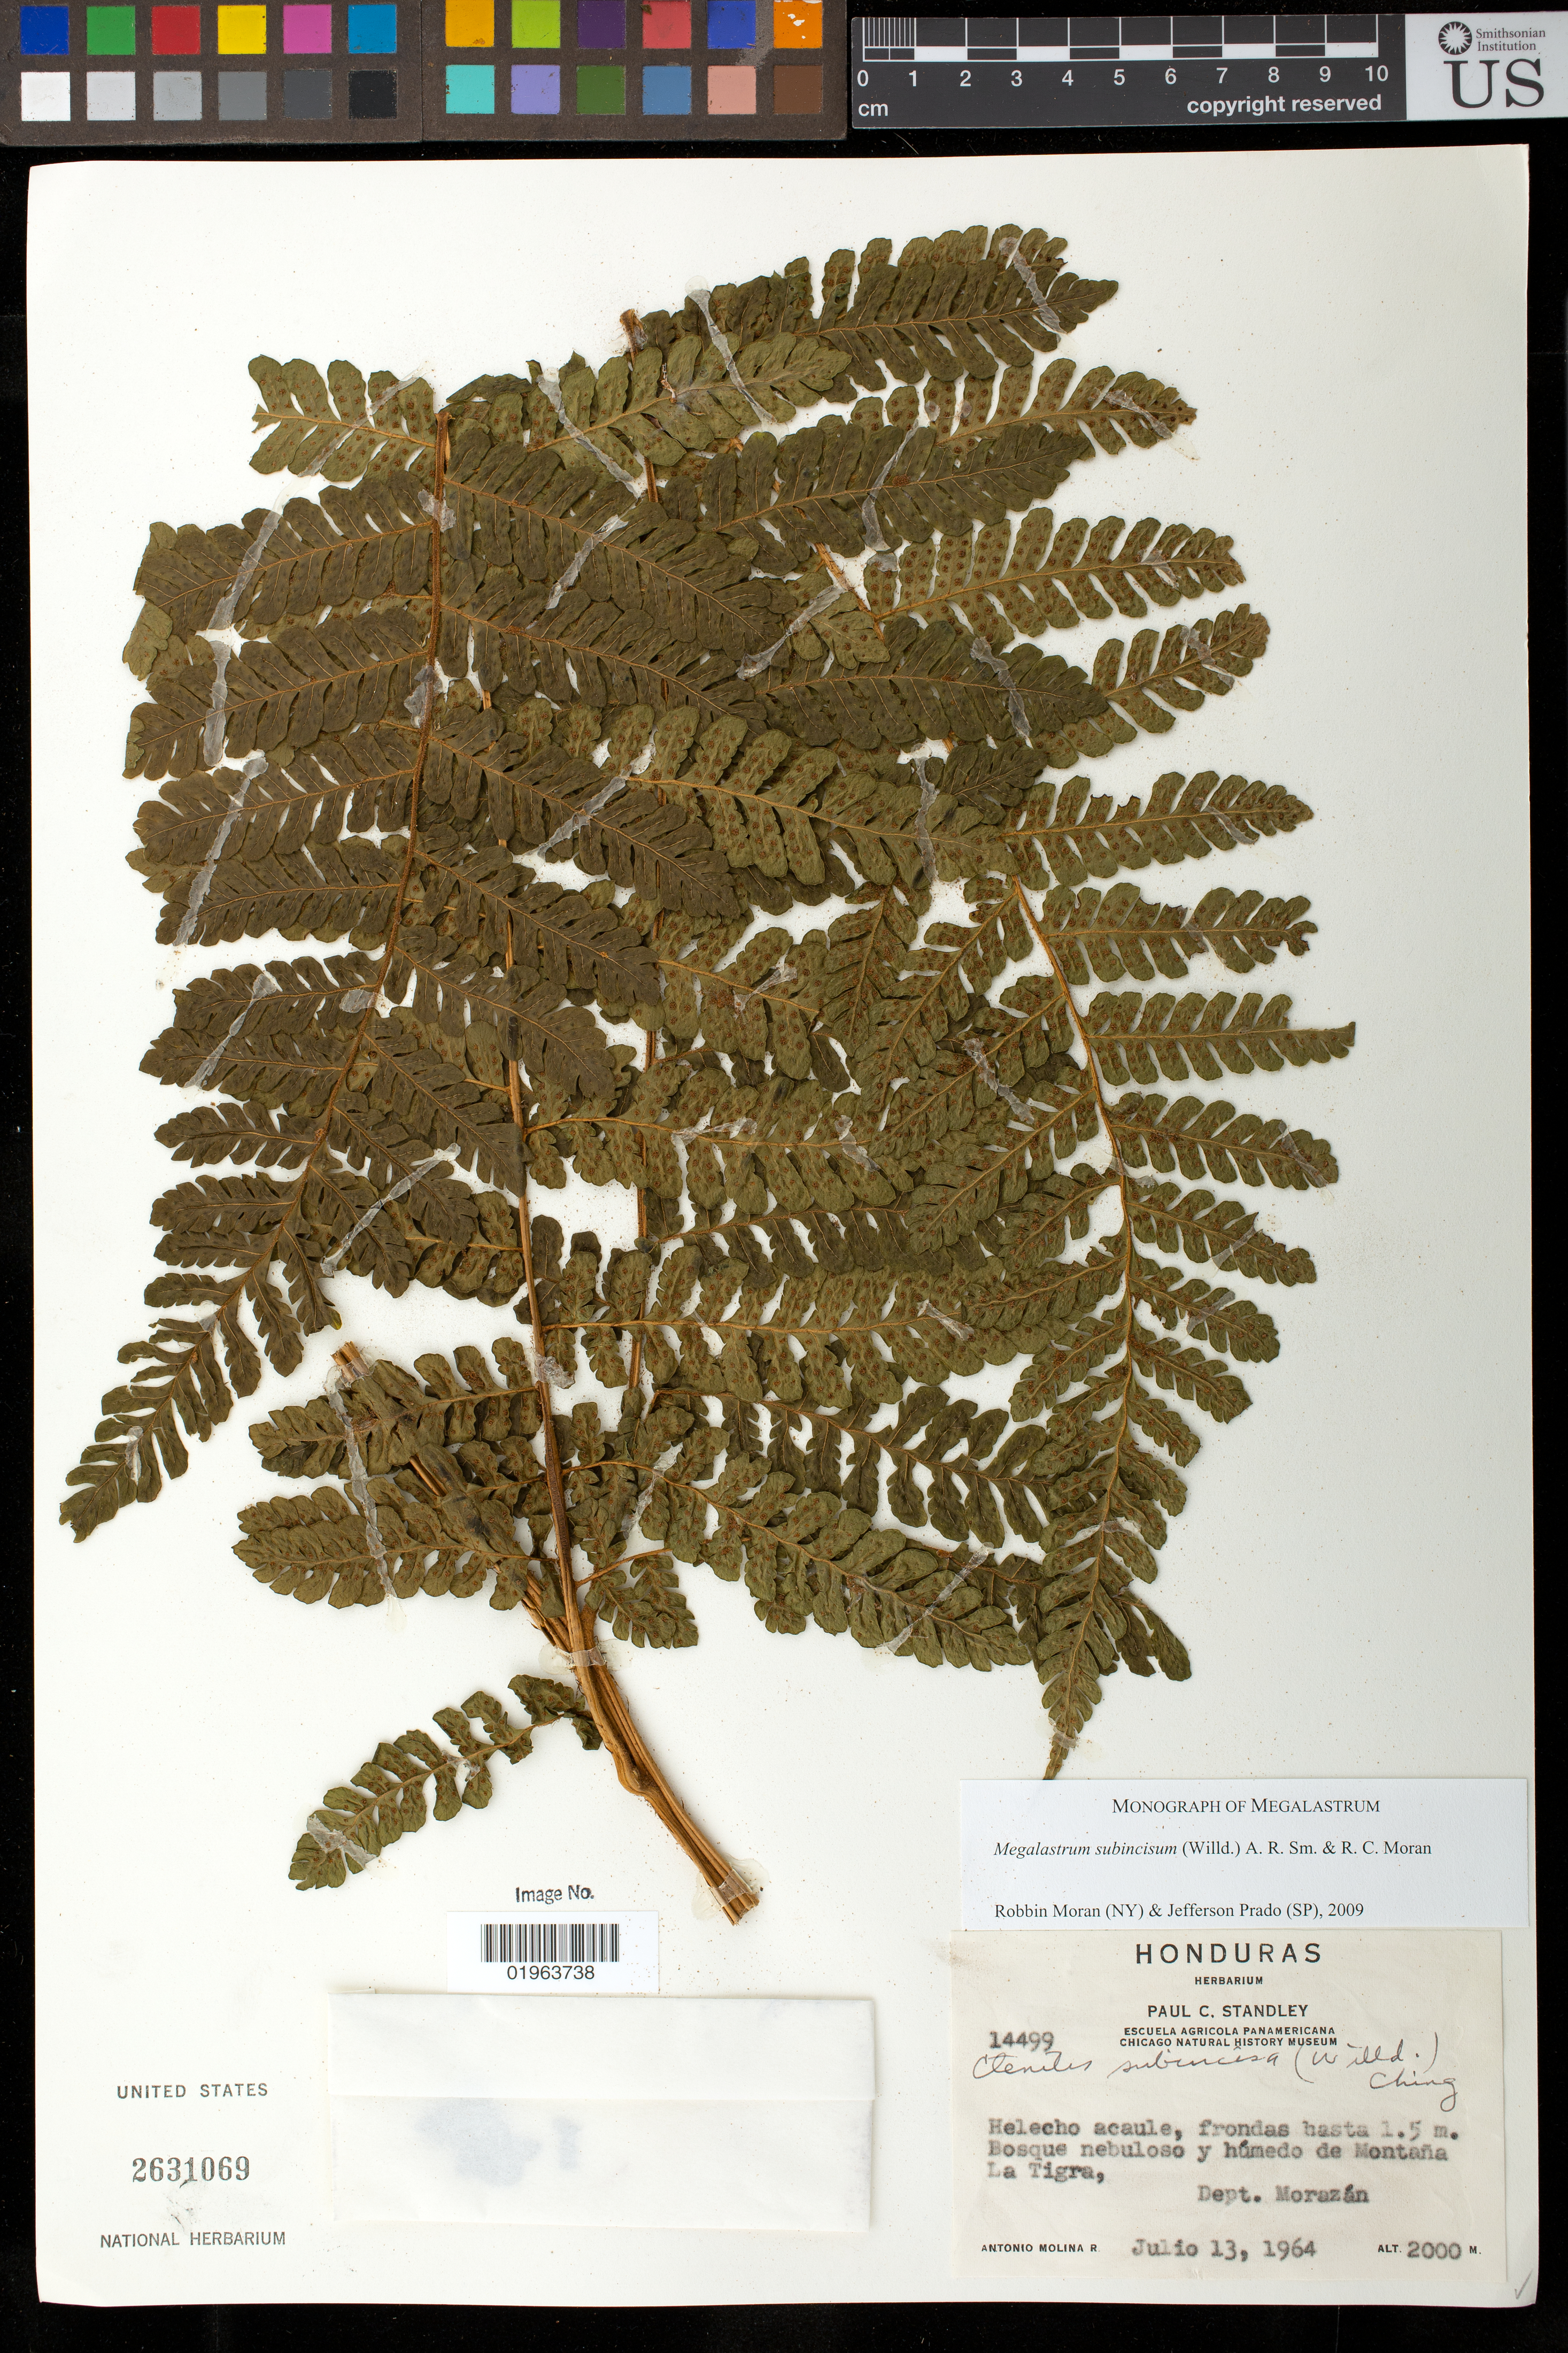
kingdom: Plantae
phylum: Tracheophyta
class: Polypodiopsida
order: Polypodiales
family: Dryopteridaceae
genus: Megalastrum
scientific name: Megalastrum subincisum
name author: (Willd.) A.R. Sm. & R.C. Moran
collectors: A. R. Molina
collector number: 14499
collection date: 1964-07-13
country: Honduras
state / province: Fco. Morazán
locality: Bosque nebuloso y humedo de Montana La Tigra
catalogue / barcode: US 2631069